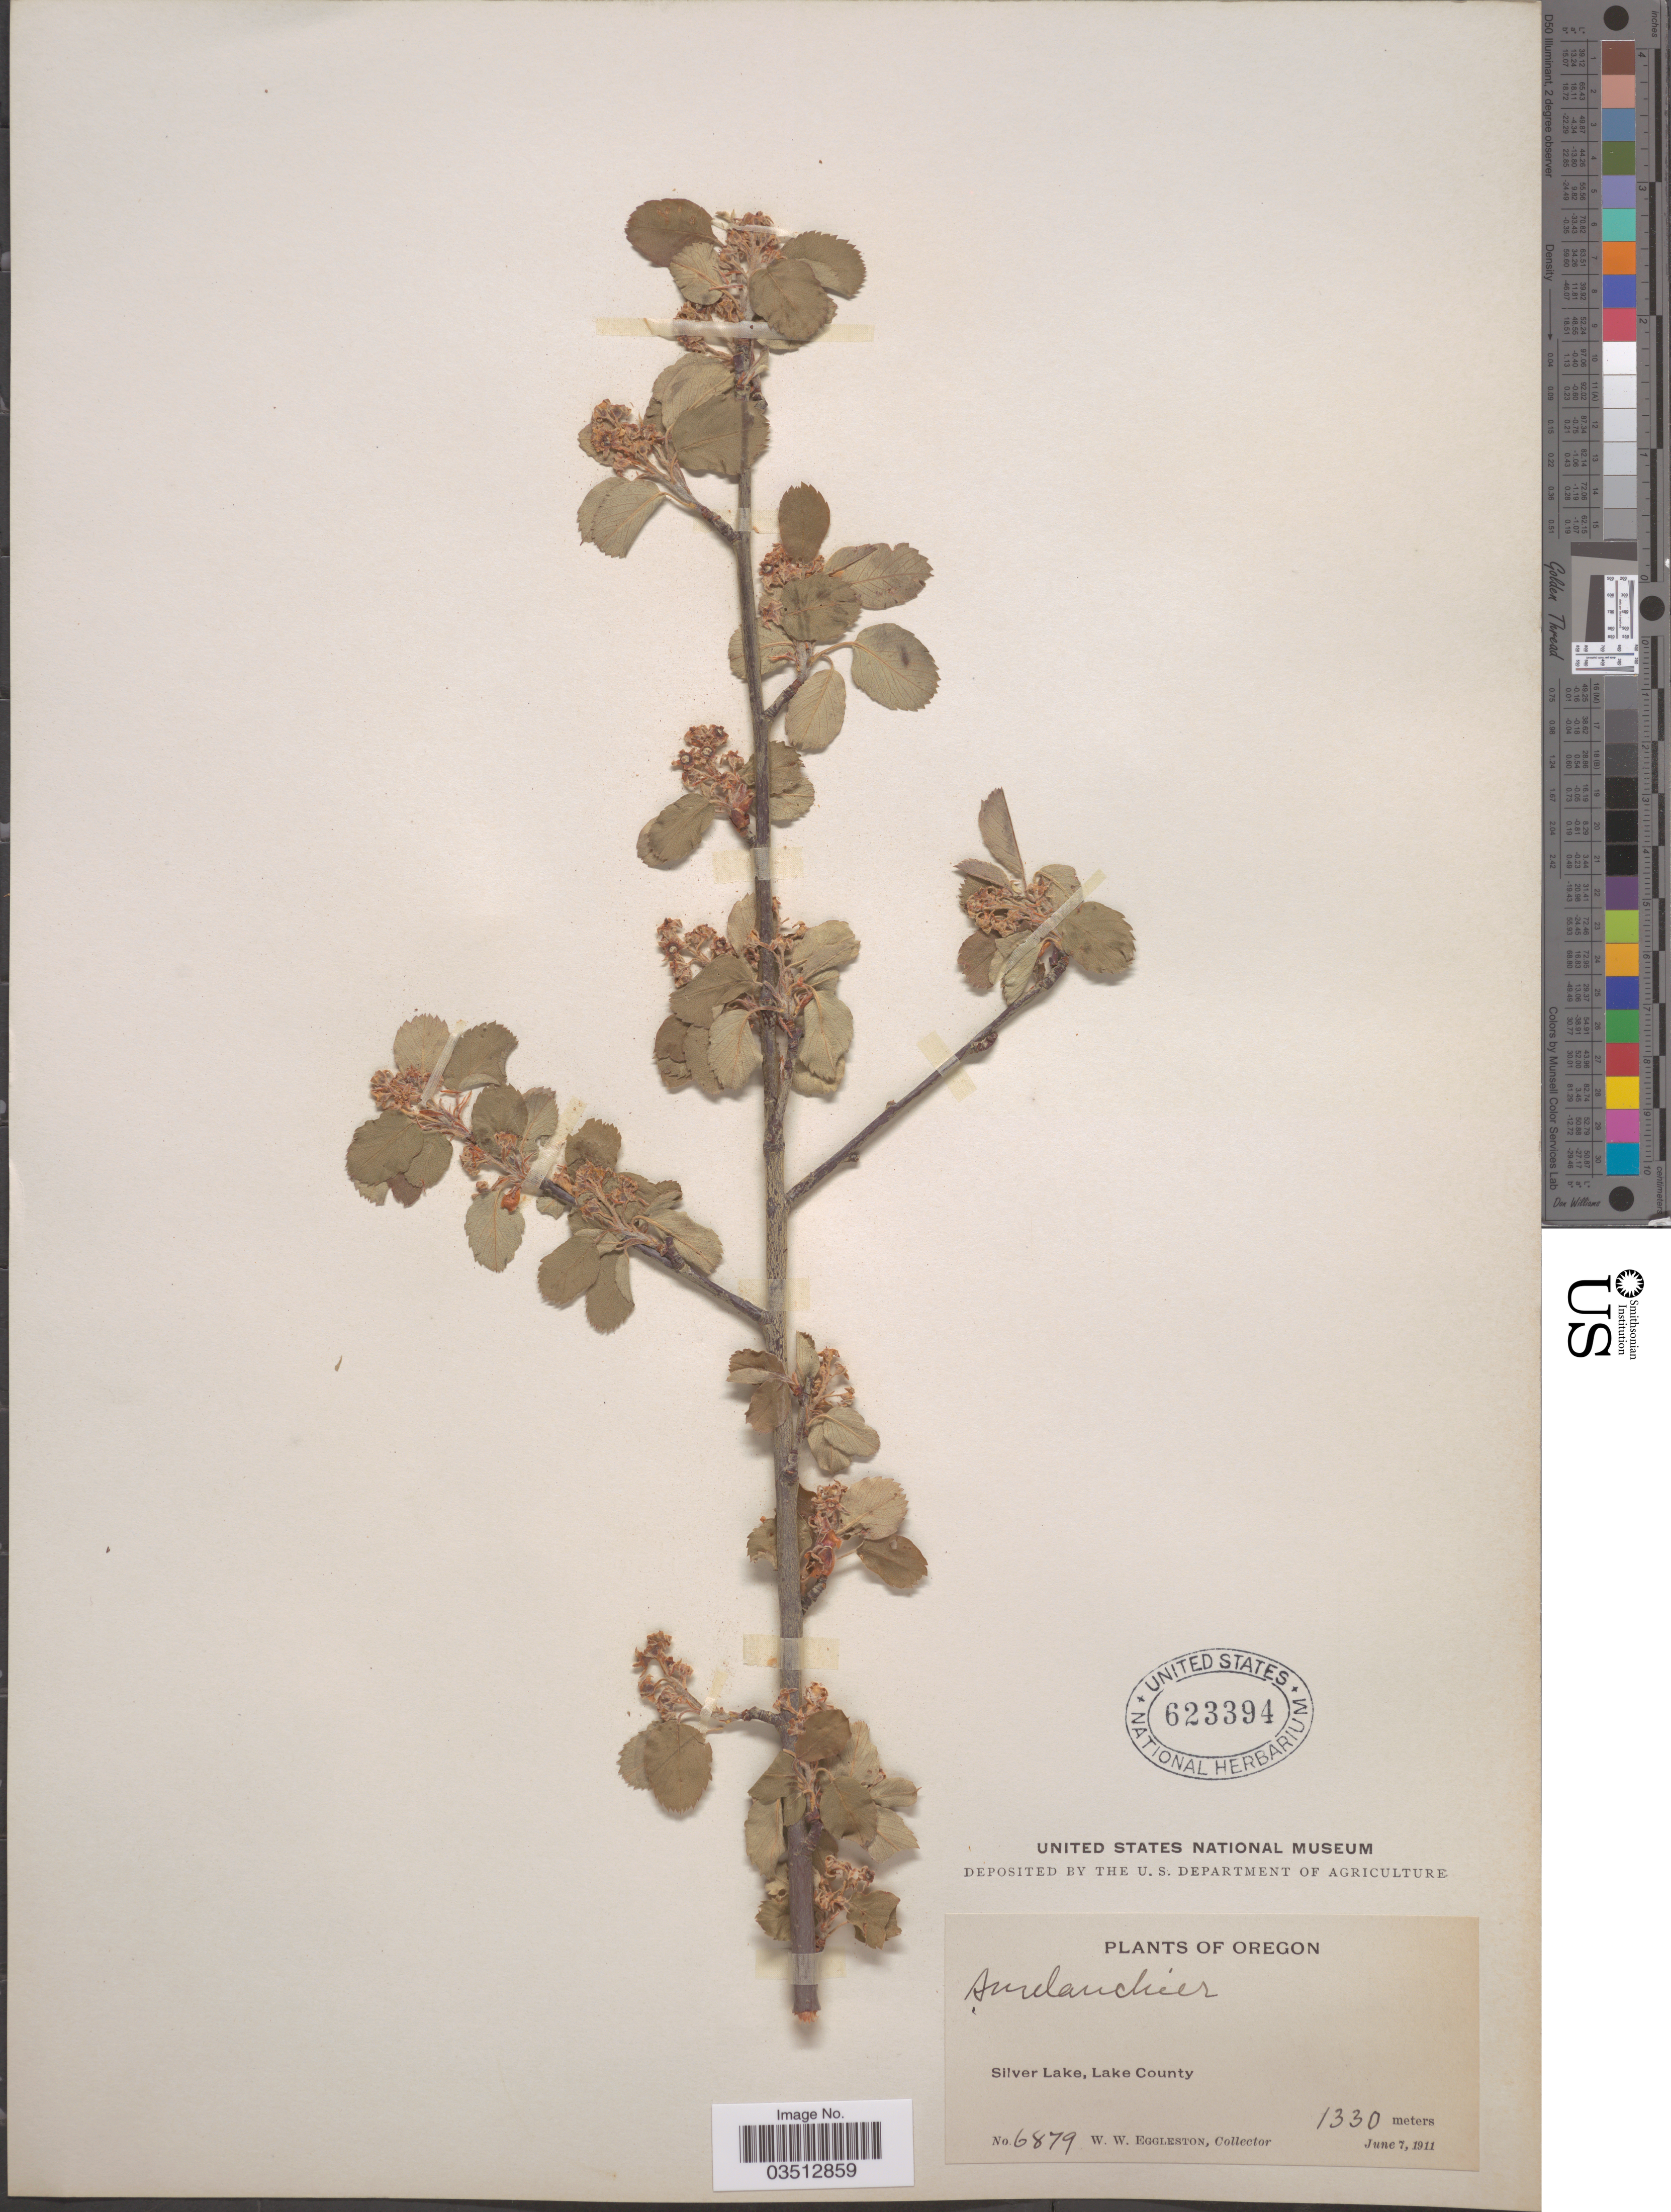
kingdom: Plantae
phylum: Tracheophyta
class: Magnoliopsida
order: Rosales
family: Rosaceae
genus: Amelanchier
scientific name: Amelanchier sp.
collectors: W. W. Eggleston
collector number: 6879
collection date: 1911-06-07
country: United States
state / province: Oregon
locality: Silver Lake, Lake County.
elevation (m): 1330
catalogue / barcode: US 623394